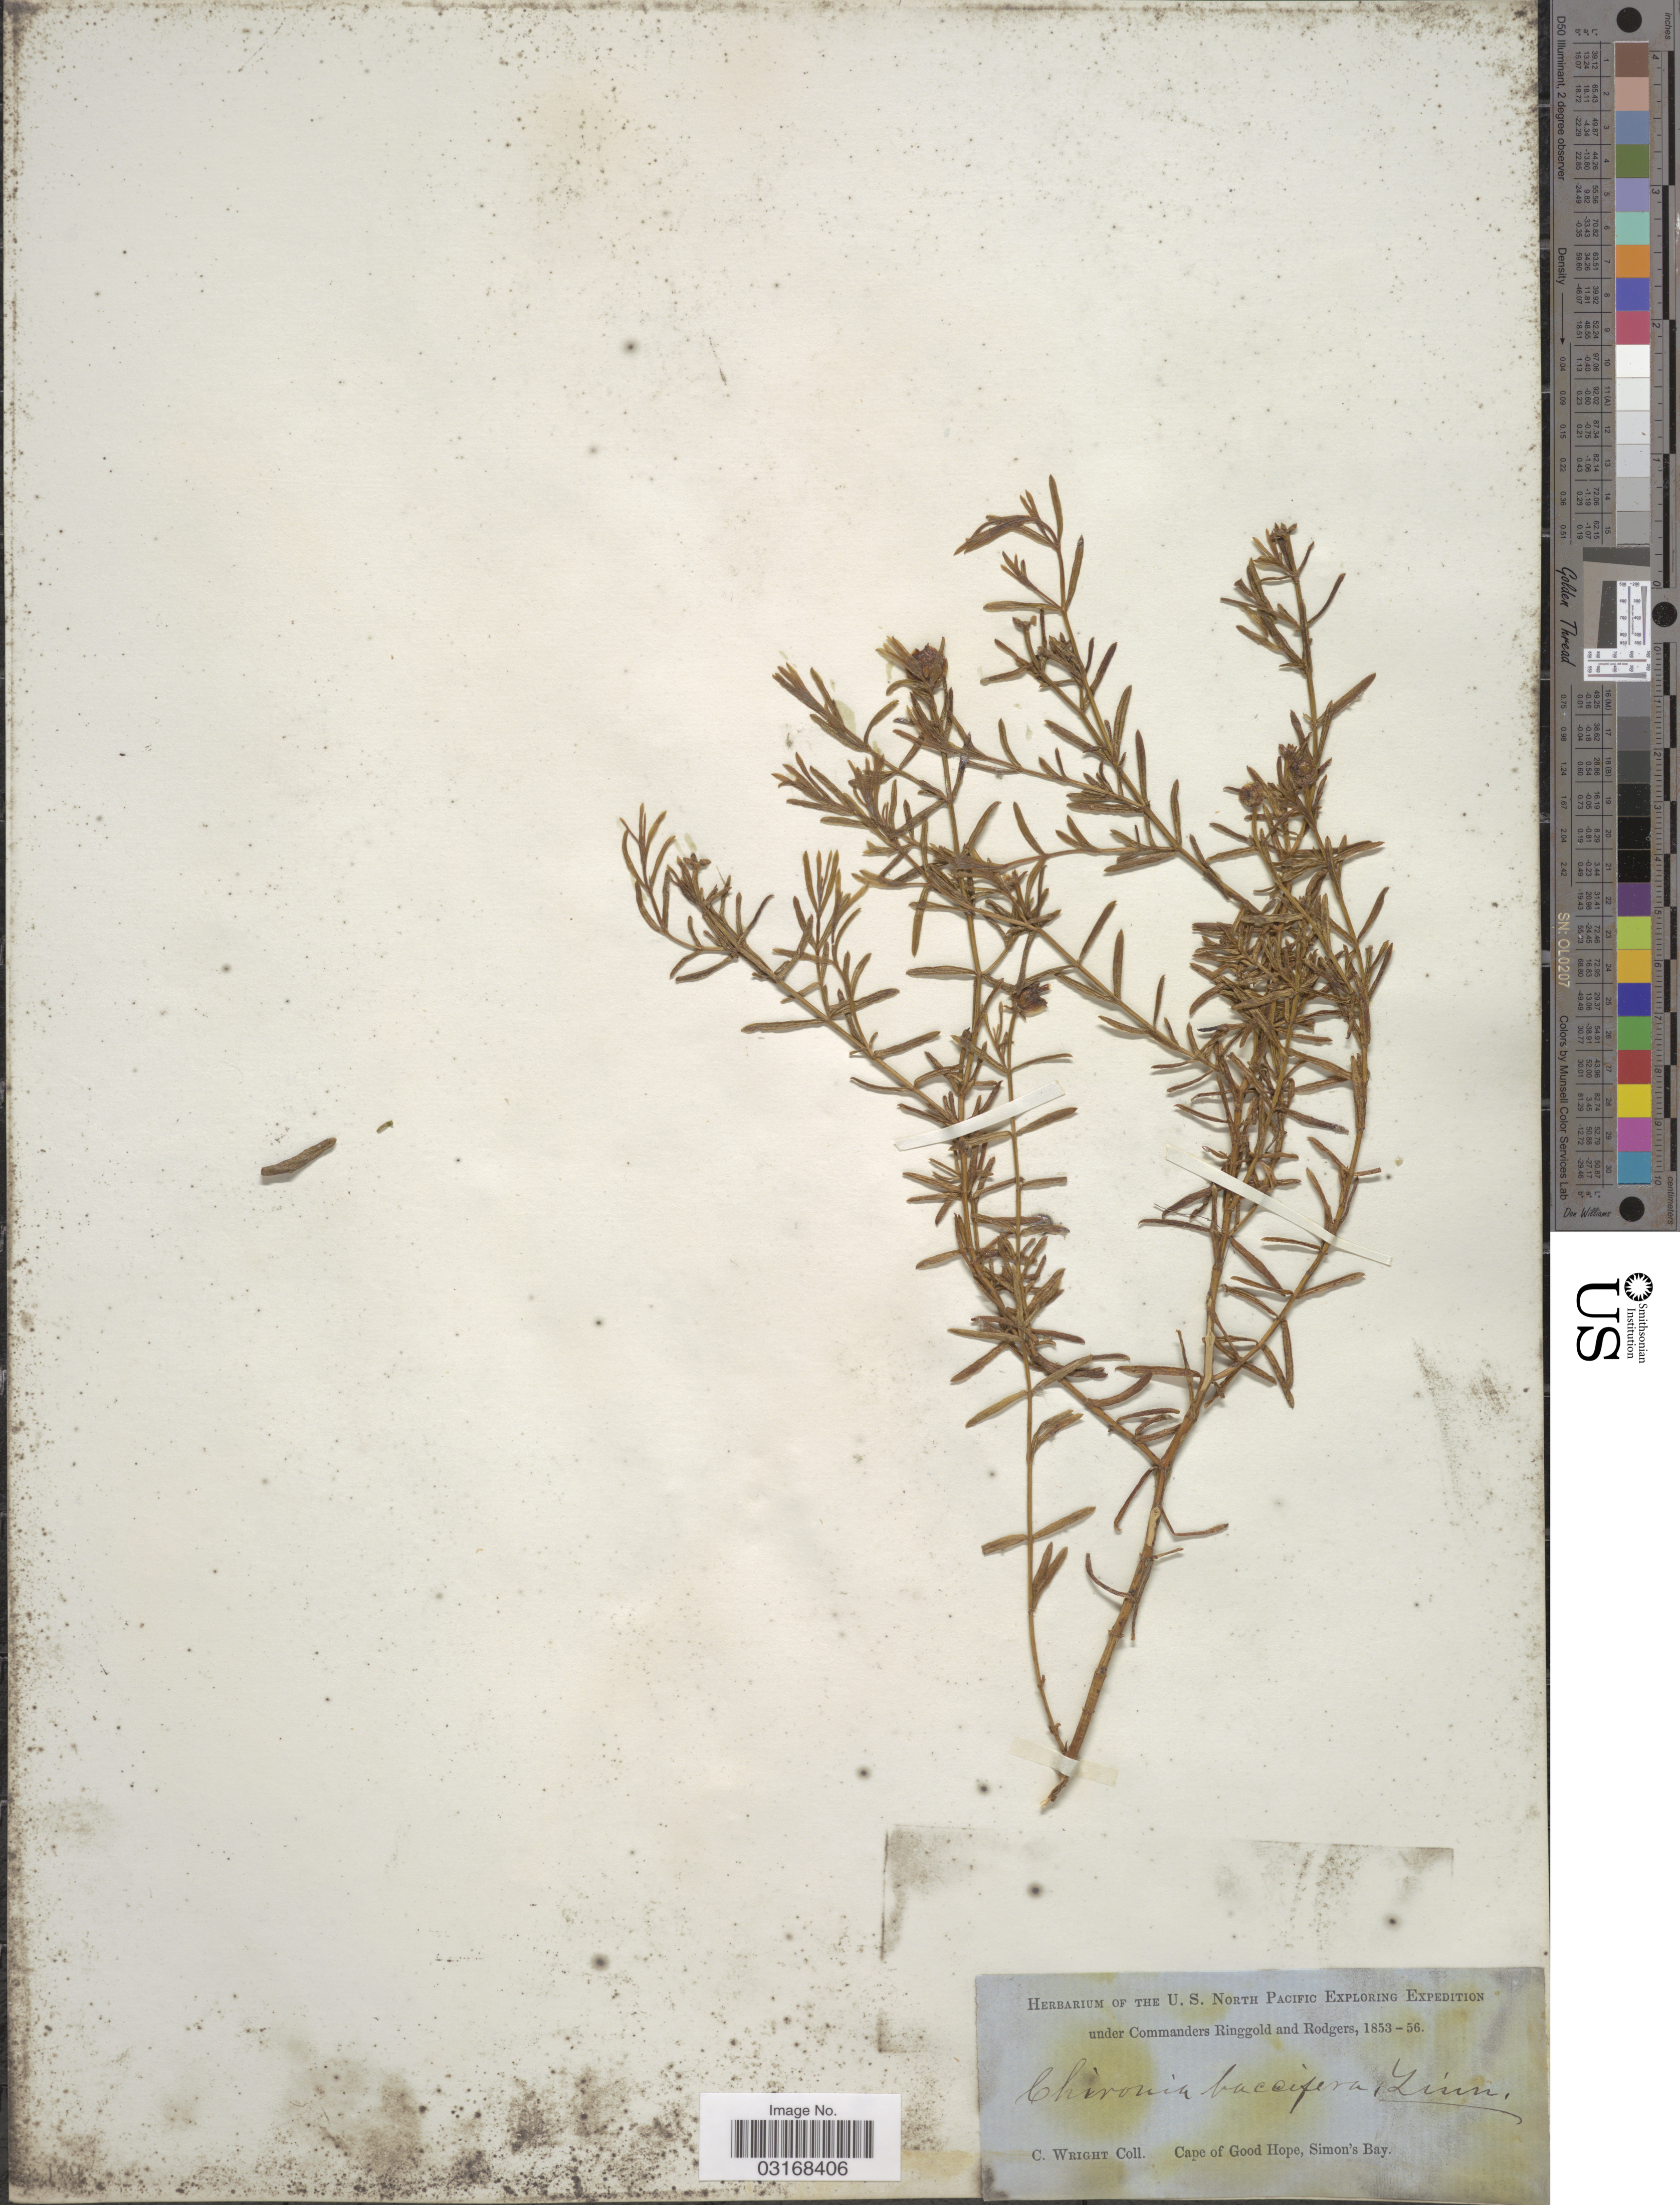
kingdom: Plantae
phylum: Tracheophyta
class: Magnoliopsida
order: Gentianales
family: Gentianaceae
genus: Chironia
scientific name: Chironia baccifera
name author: L.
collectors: C. Wright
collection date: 1853/1856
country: South Africa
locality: Cape of Good Hope, Simon's Bay.